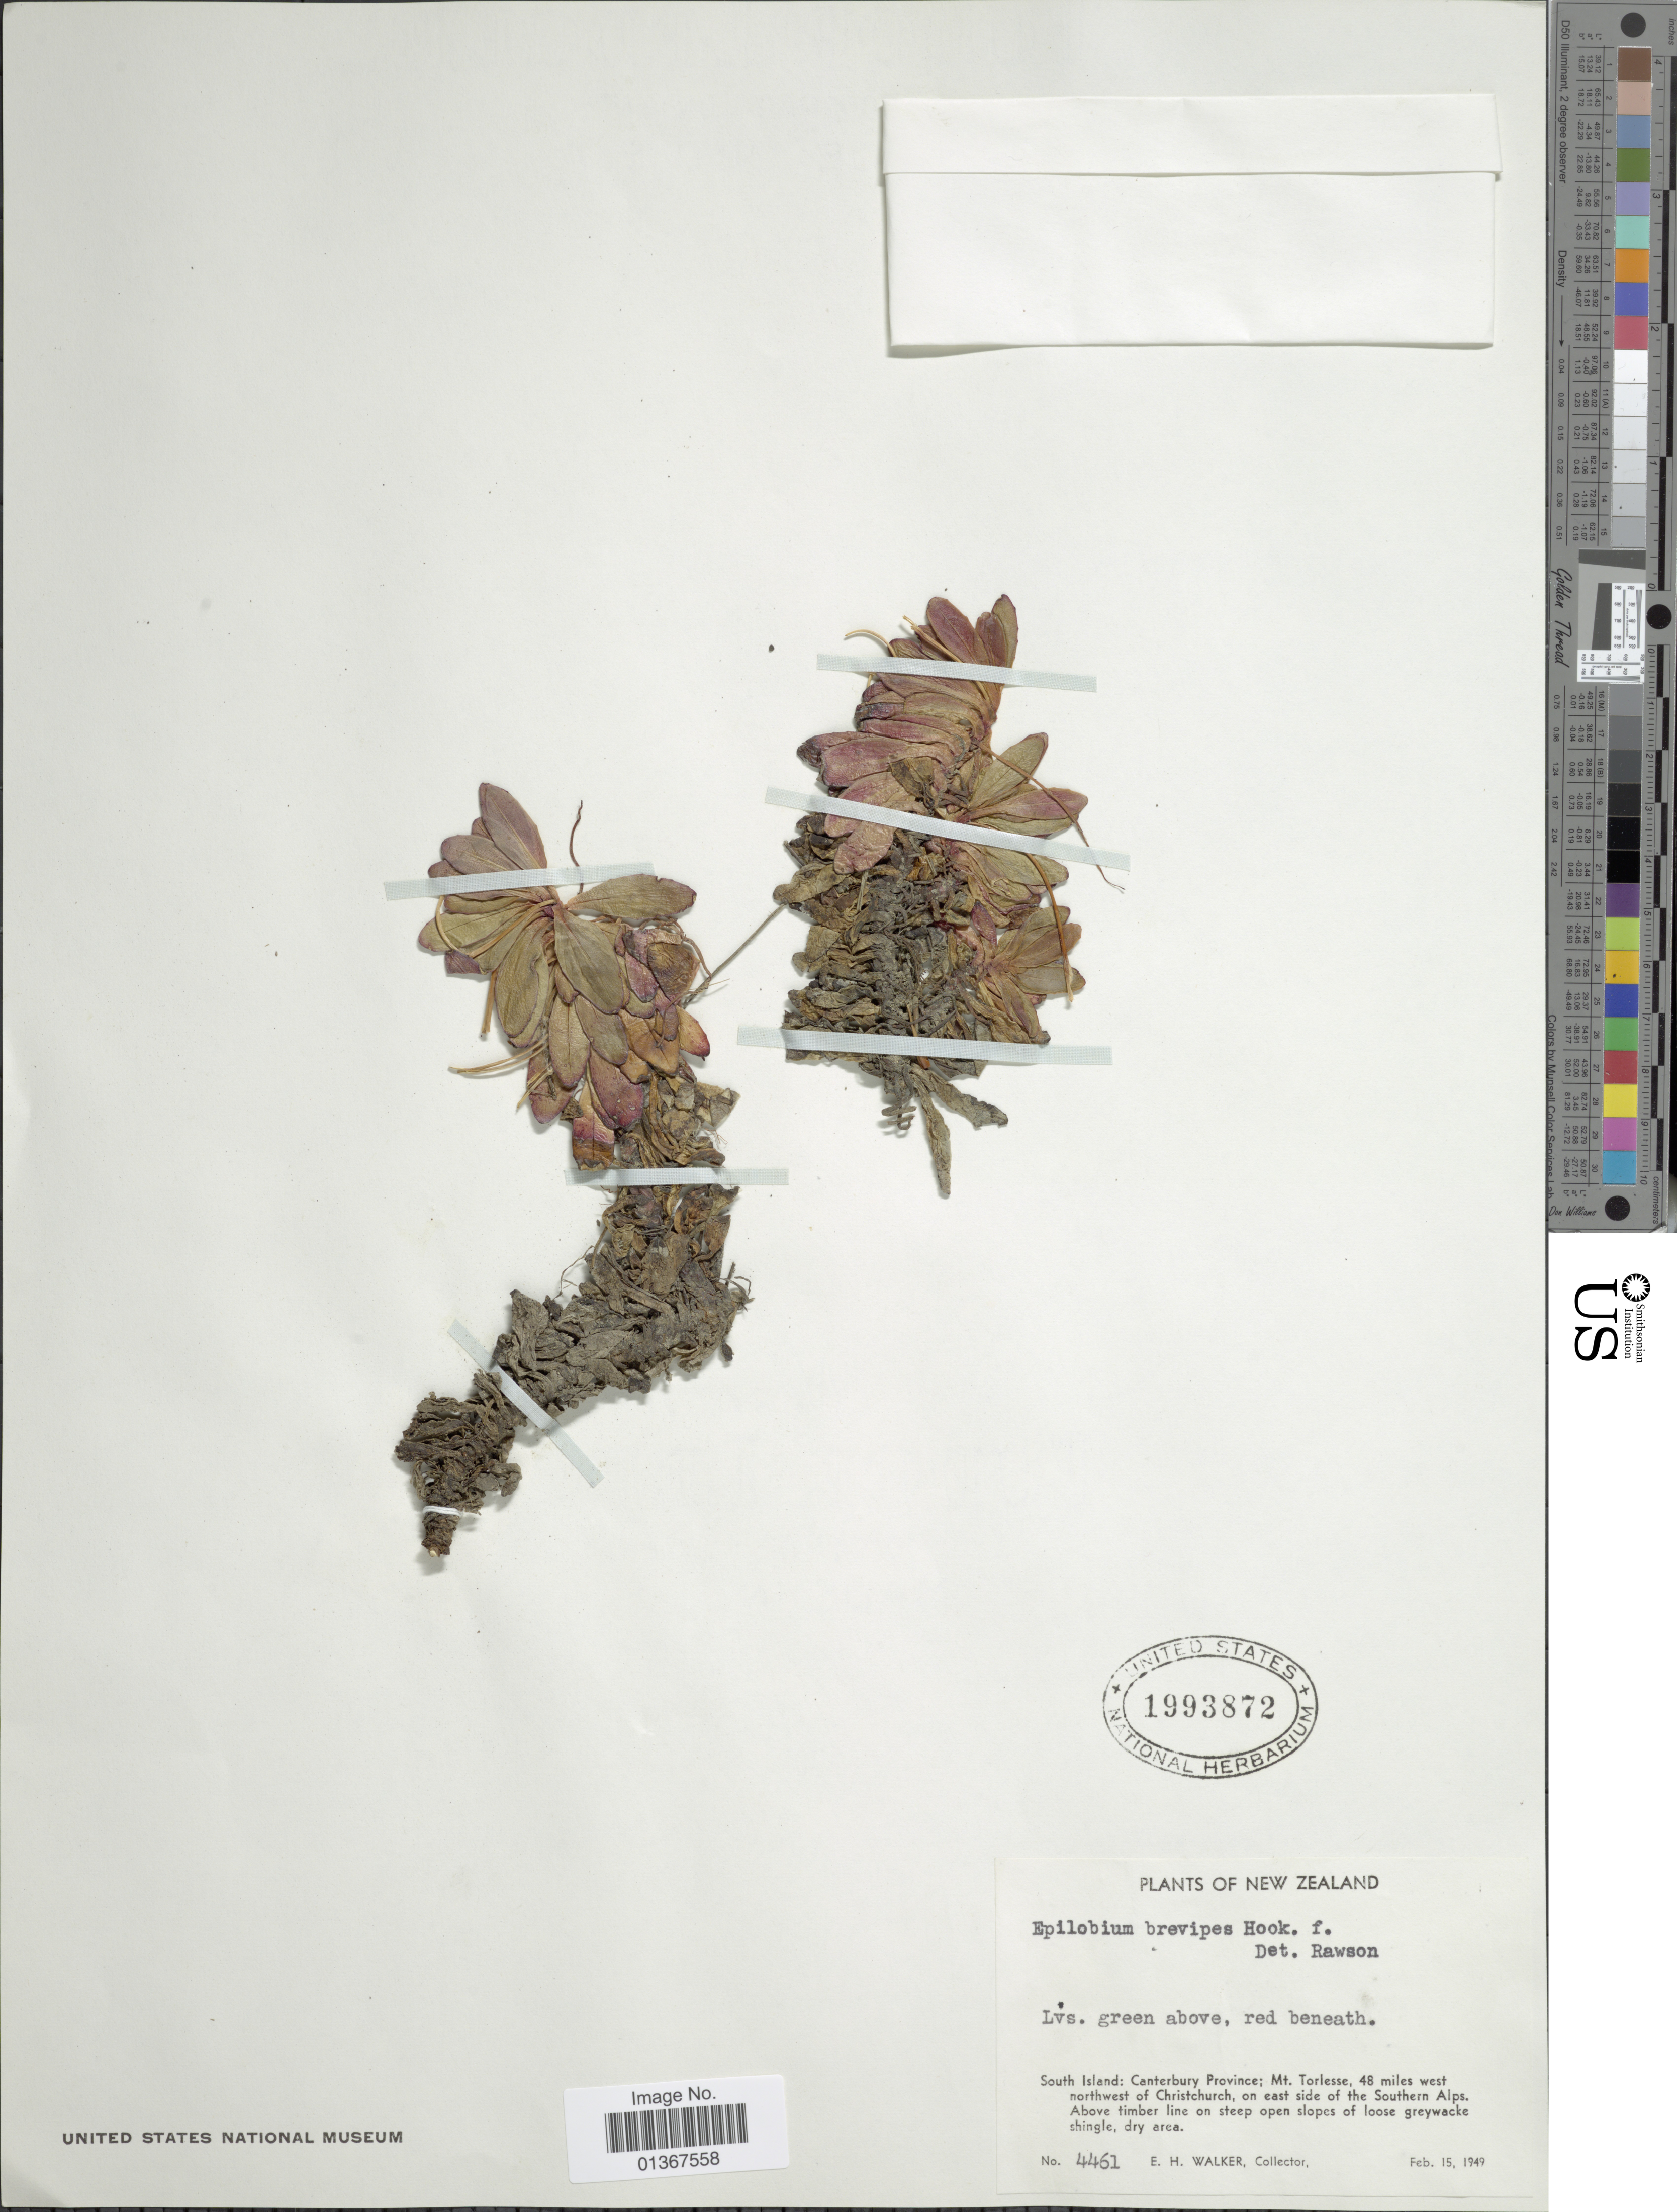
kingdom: Plantae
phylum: Tracheophyta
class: Magnoliopsida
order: Myrtales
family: Onagraceae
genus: Epilobium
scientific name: Epilobium brevipes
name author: Hook. f.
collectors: E. H. Walker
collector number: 4461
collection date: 1949-02-15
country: New Zealand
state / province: Canterbury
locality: South Island: Mt. Torlesse, 48 miles west northwest of Christchurch on east side of the Southern Alps.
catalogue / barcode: US 1993872